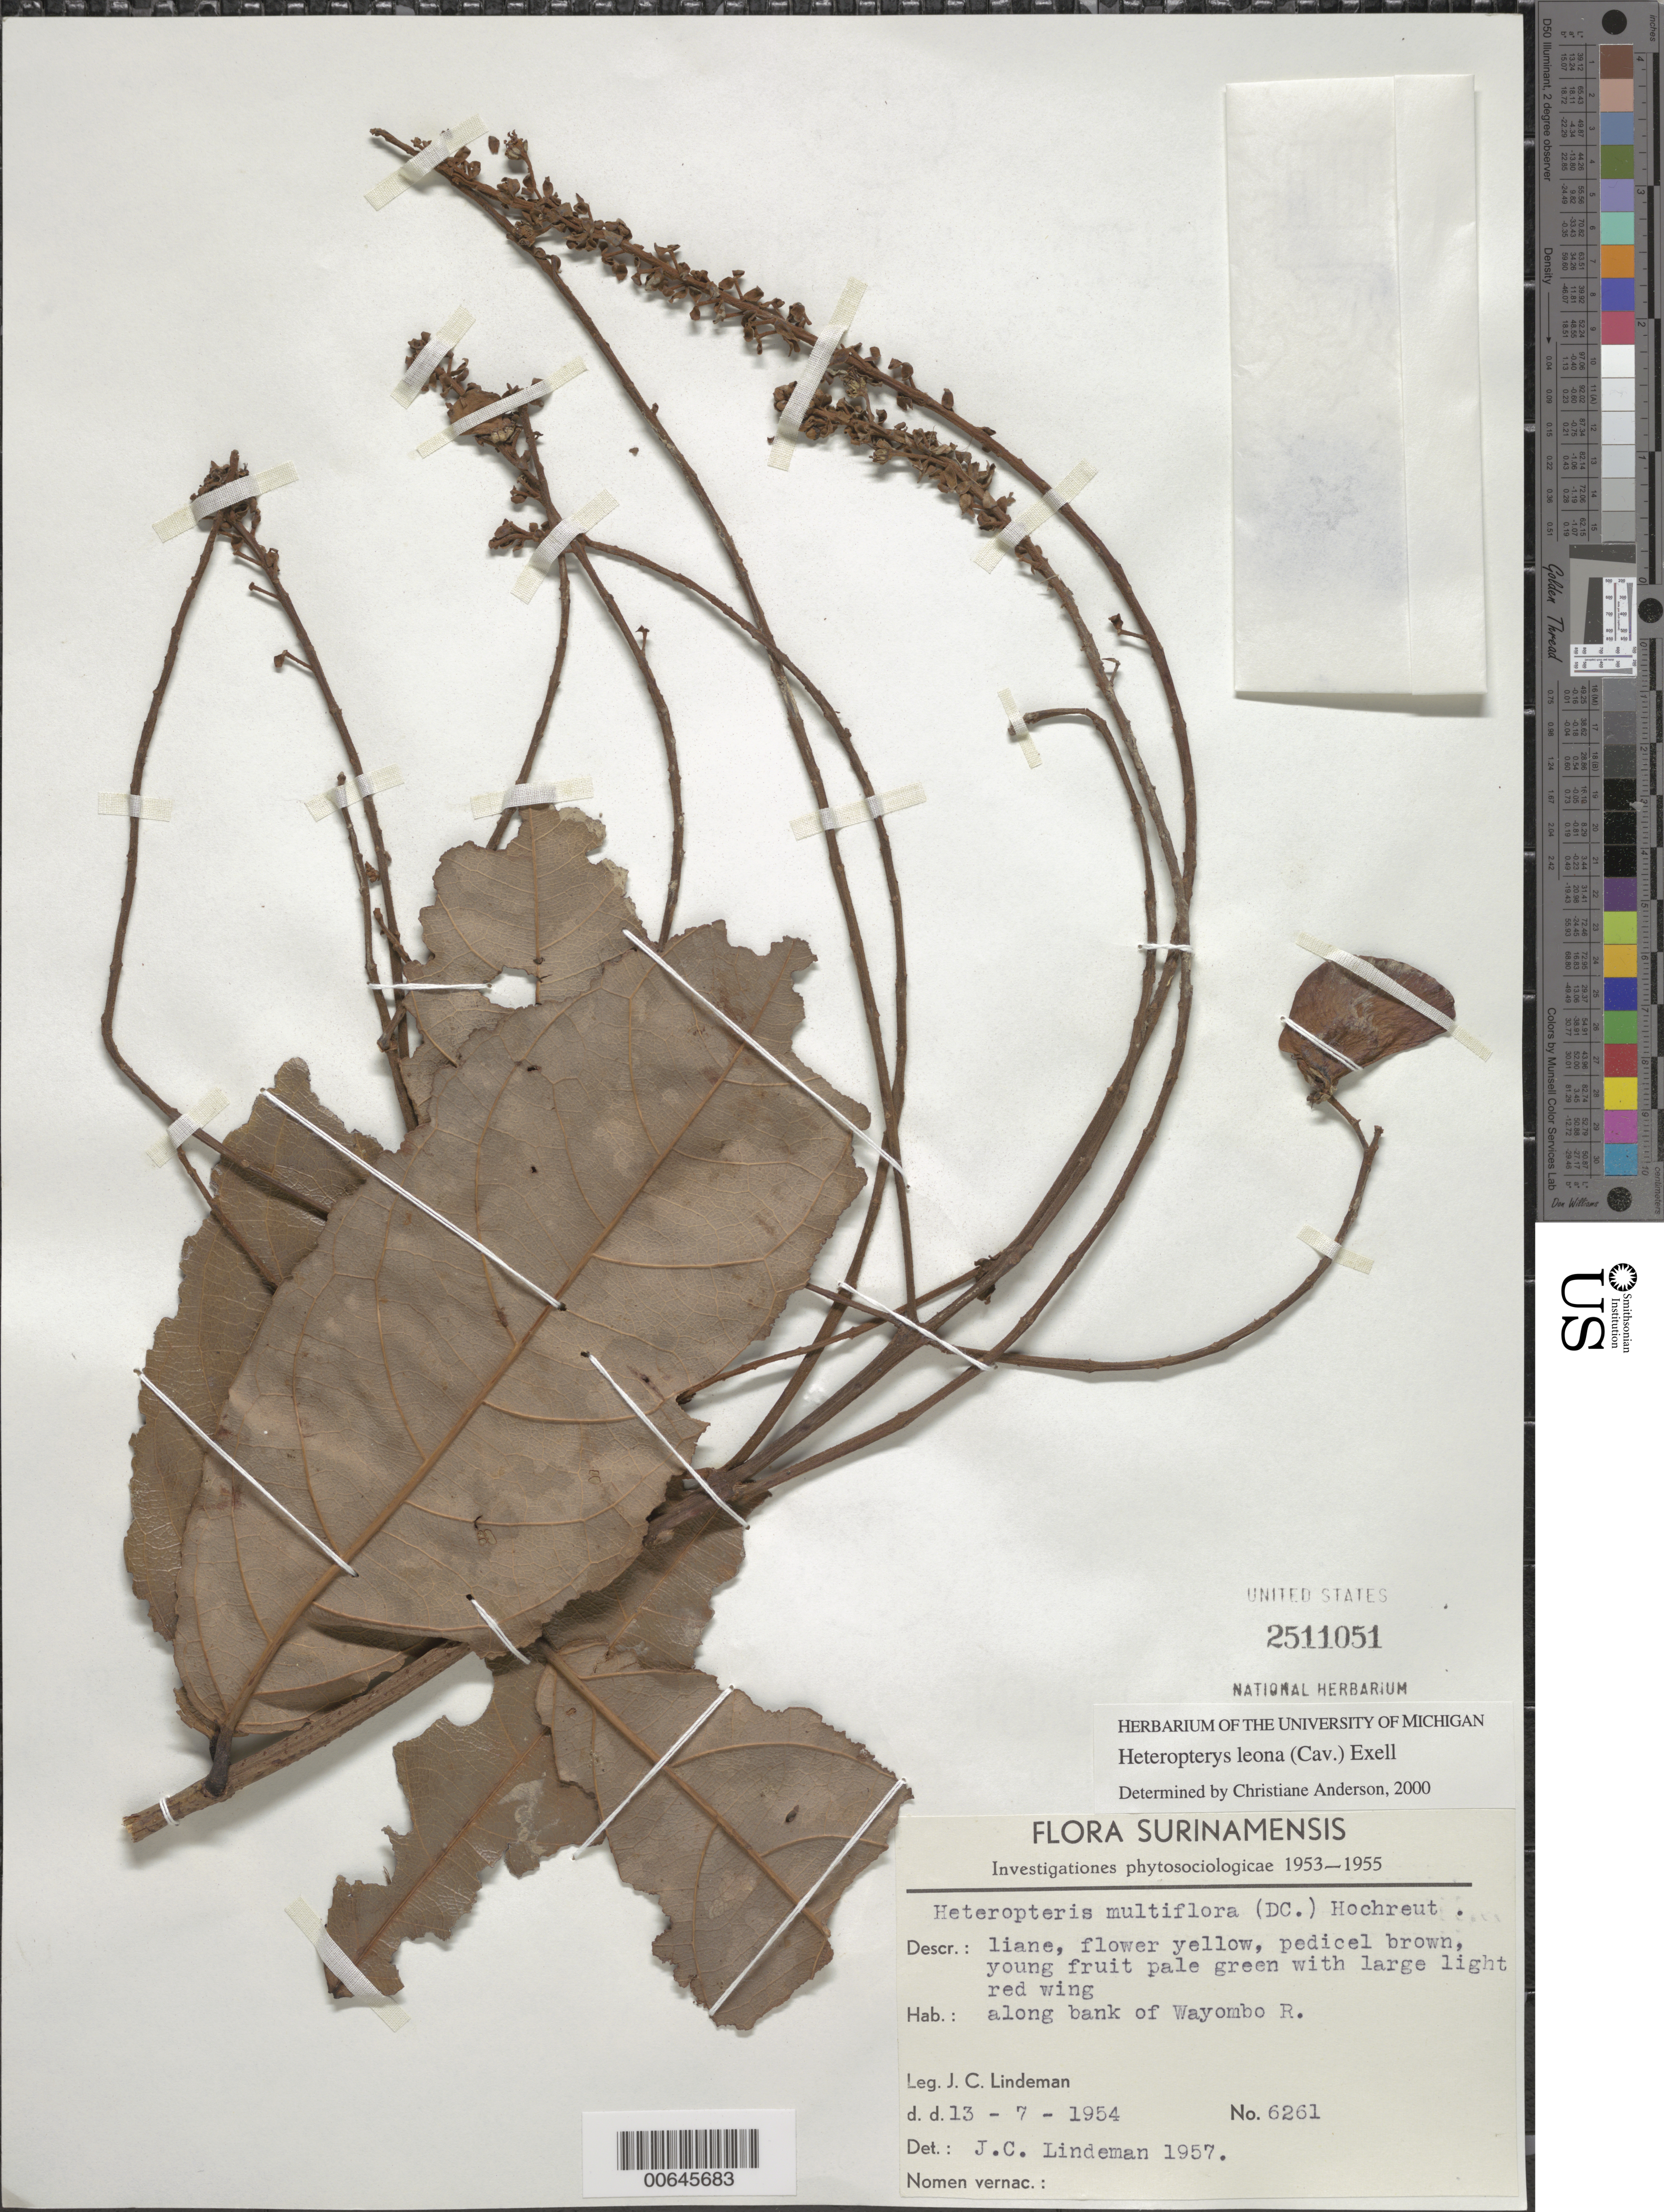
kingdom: Plantae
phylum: Tracheophyta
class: Magnoliopsida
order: Malpighiales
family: Malpighiaceae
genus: Heteropterys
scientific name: Heteropterys leona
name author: (Cav.) Exell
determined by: Anderson, C.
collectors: J. C. Lindeman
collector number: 6261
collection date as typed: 13-Jul-54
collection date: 1954-07-13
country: Suriname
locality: Wayombo R.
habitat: Riverbank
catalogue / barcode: US 2511051